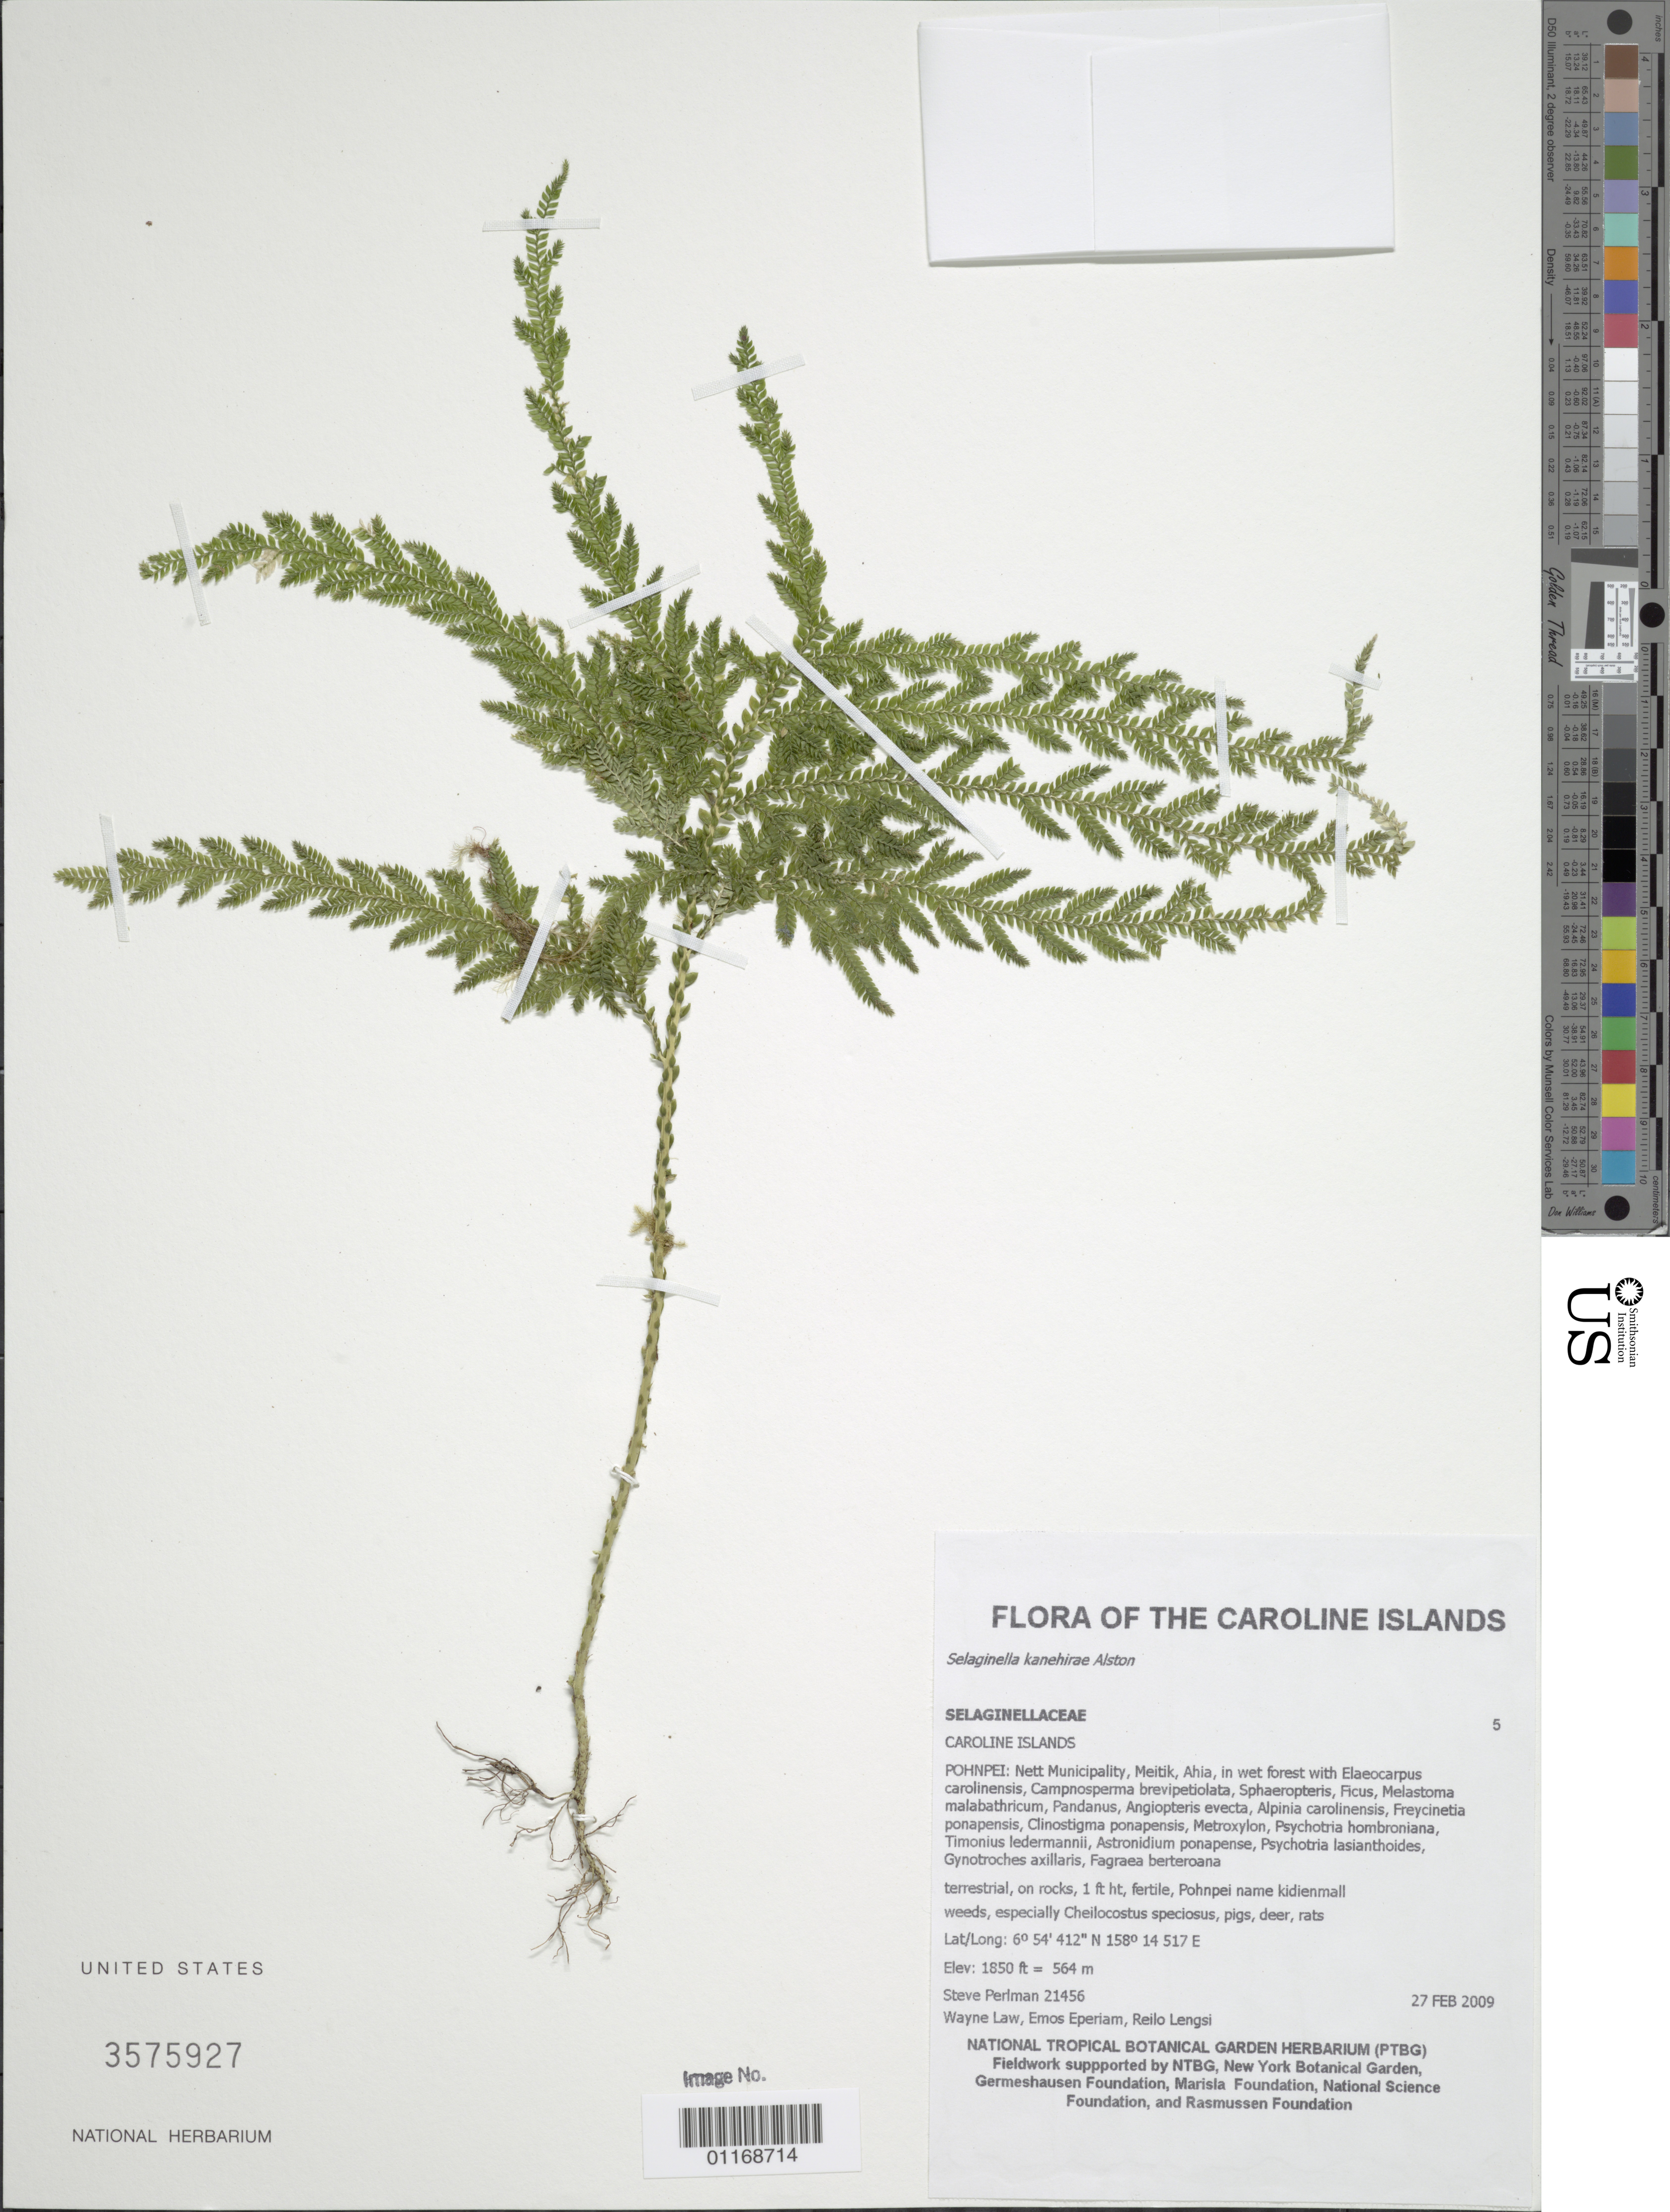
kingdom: Plantae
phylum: Tracheophyta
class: Lycopodiopsida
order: Selaginellales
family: Selaginellaceae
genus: Selaginella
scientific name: Selaginella kanehirae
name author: Alston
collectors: S. P. Perlman, W. Law, P. Eperiam & R. Lengsi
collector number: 21456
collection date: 2009-02-27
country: Micronesia, Federated States of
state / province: Pohnpei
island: Pohnpei [Ponape]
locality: Nett Municipality, Meitik, Ahia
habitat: In wet forest.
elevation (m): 564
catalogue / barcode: US 3575927